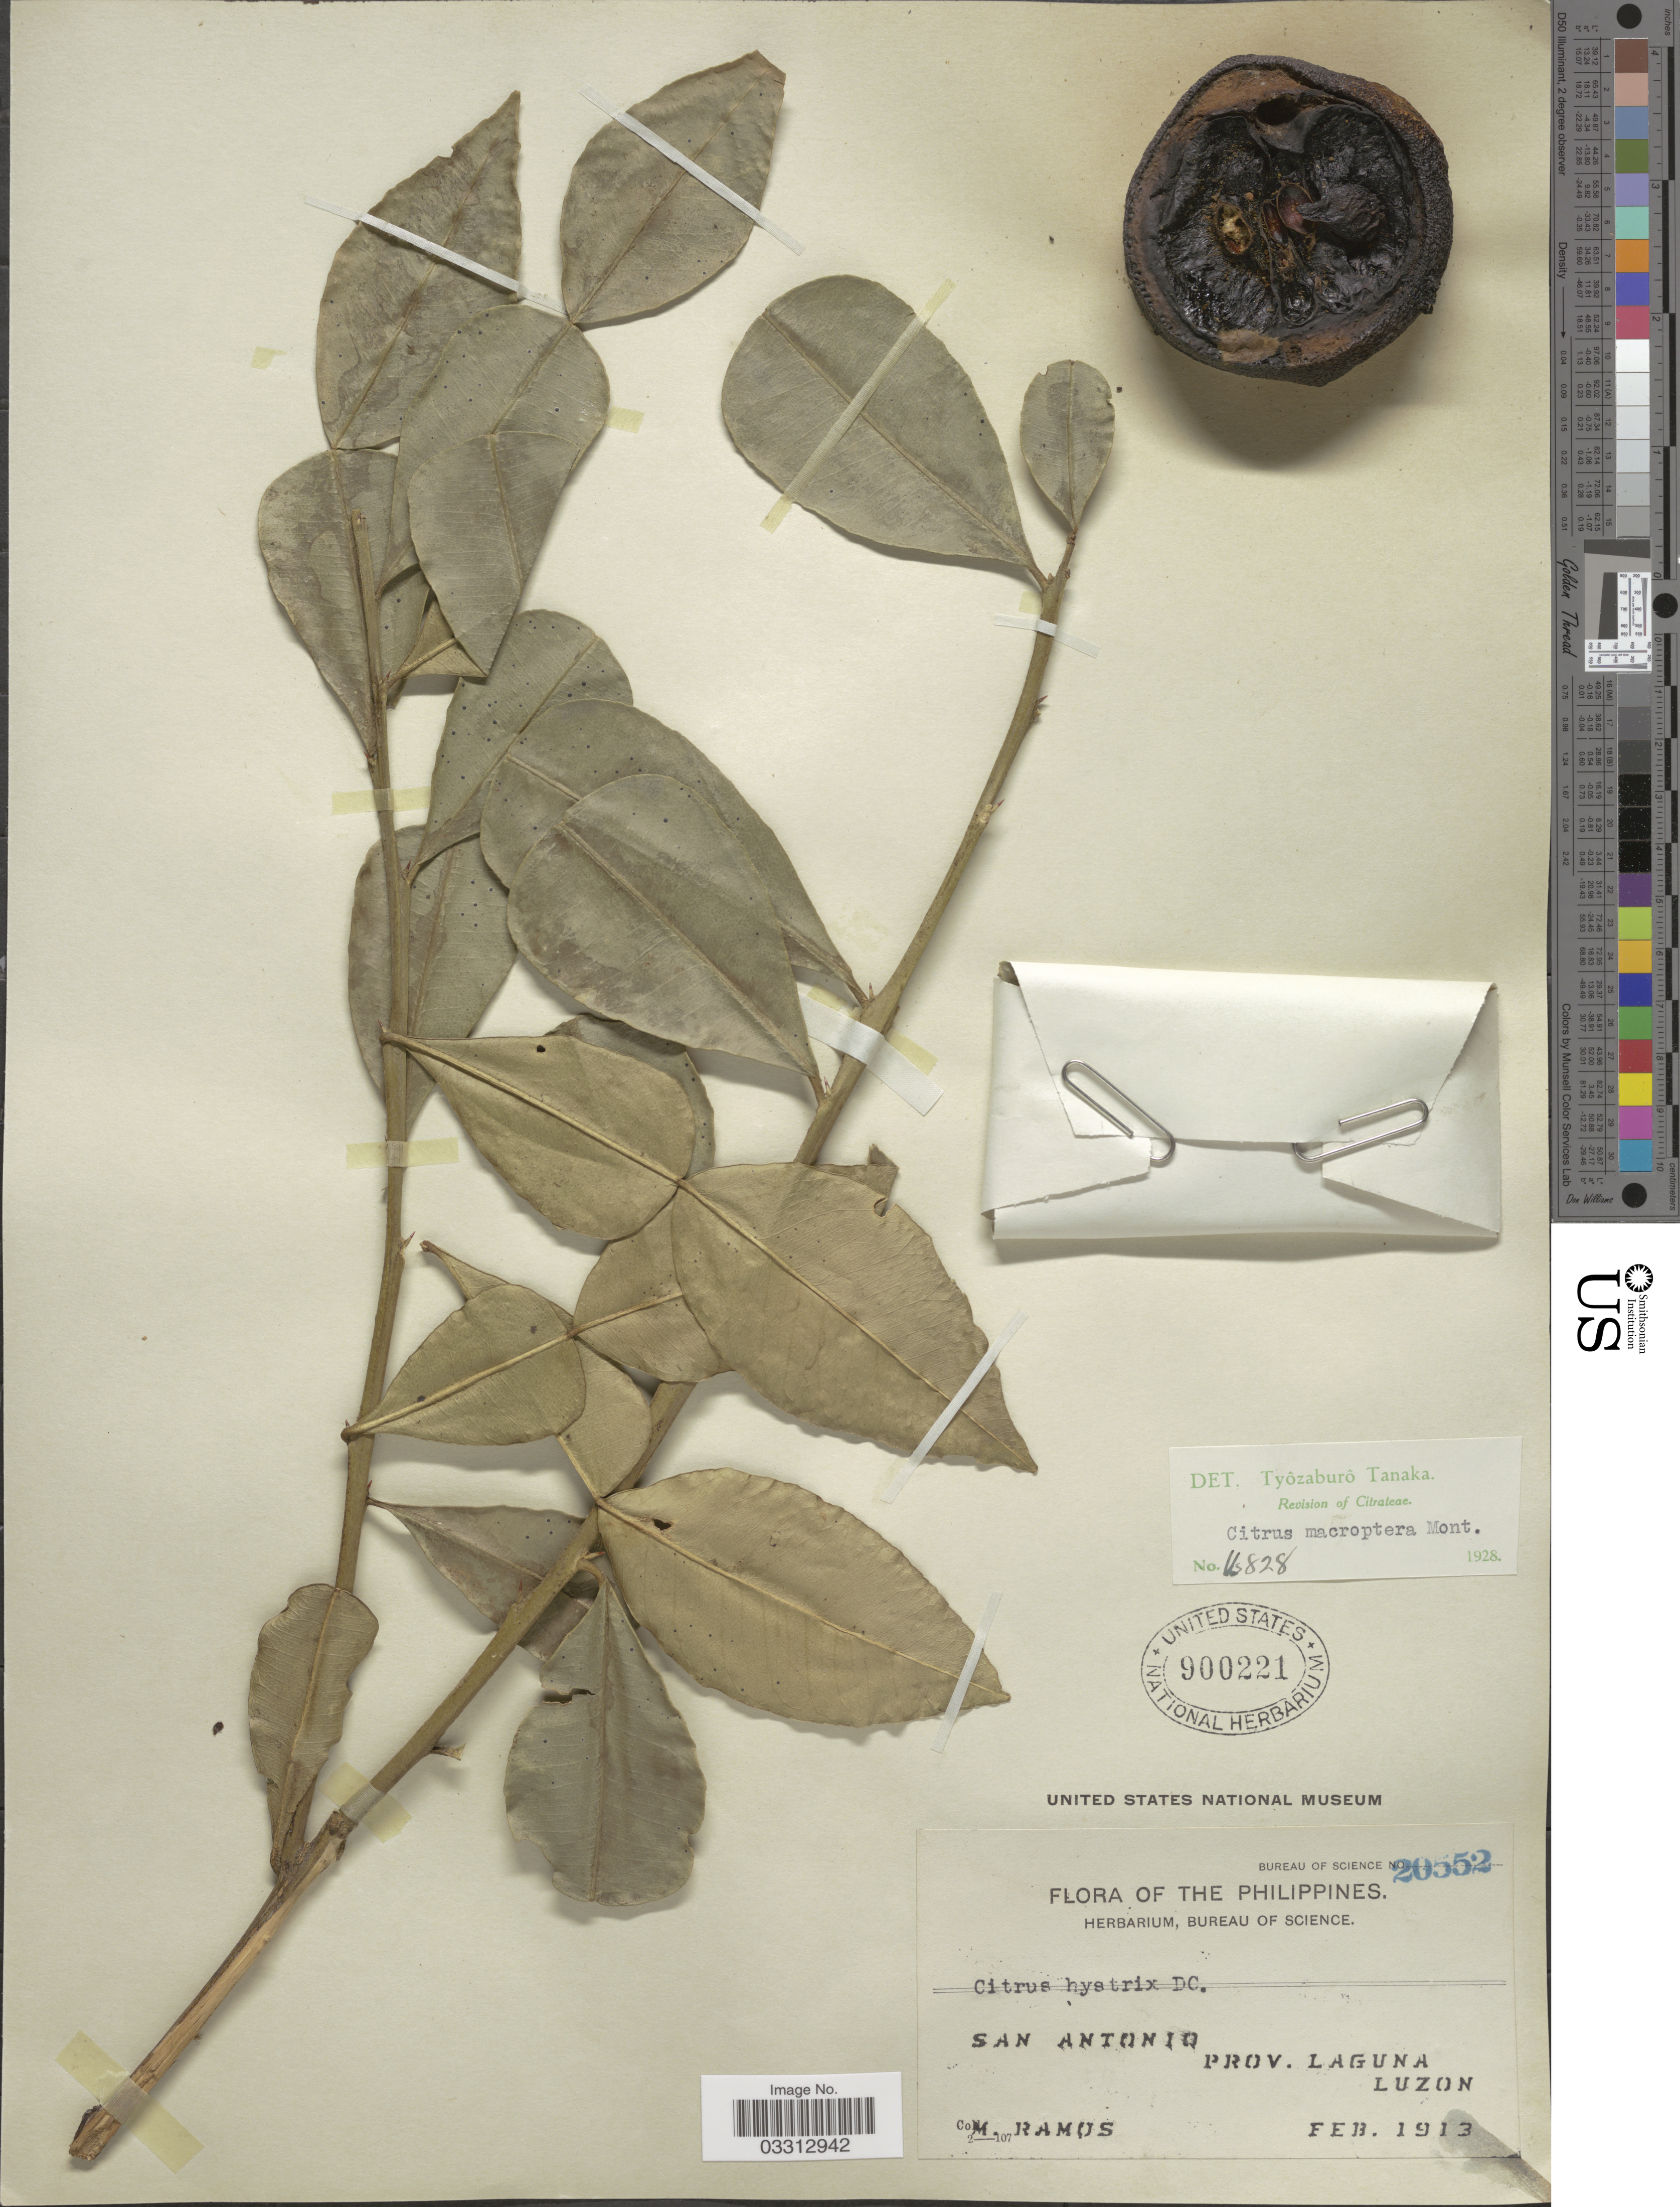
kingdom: Plantae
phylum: Tracheophyta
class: Magnoliopsida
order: Sapindales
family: Rutaceae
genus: Citrus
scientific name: Citrus macroptera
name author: Montrouz.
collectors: M. Ramos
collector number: Bureau of Science 20552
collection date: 1913-02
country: Philippines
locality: San Antonio. Prov. Laguna. Luzon.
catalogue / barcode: US 900221